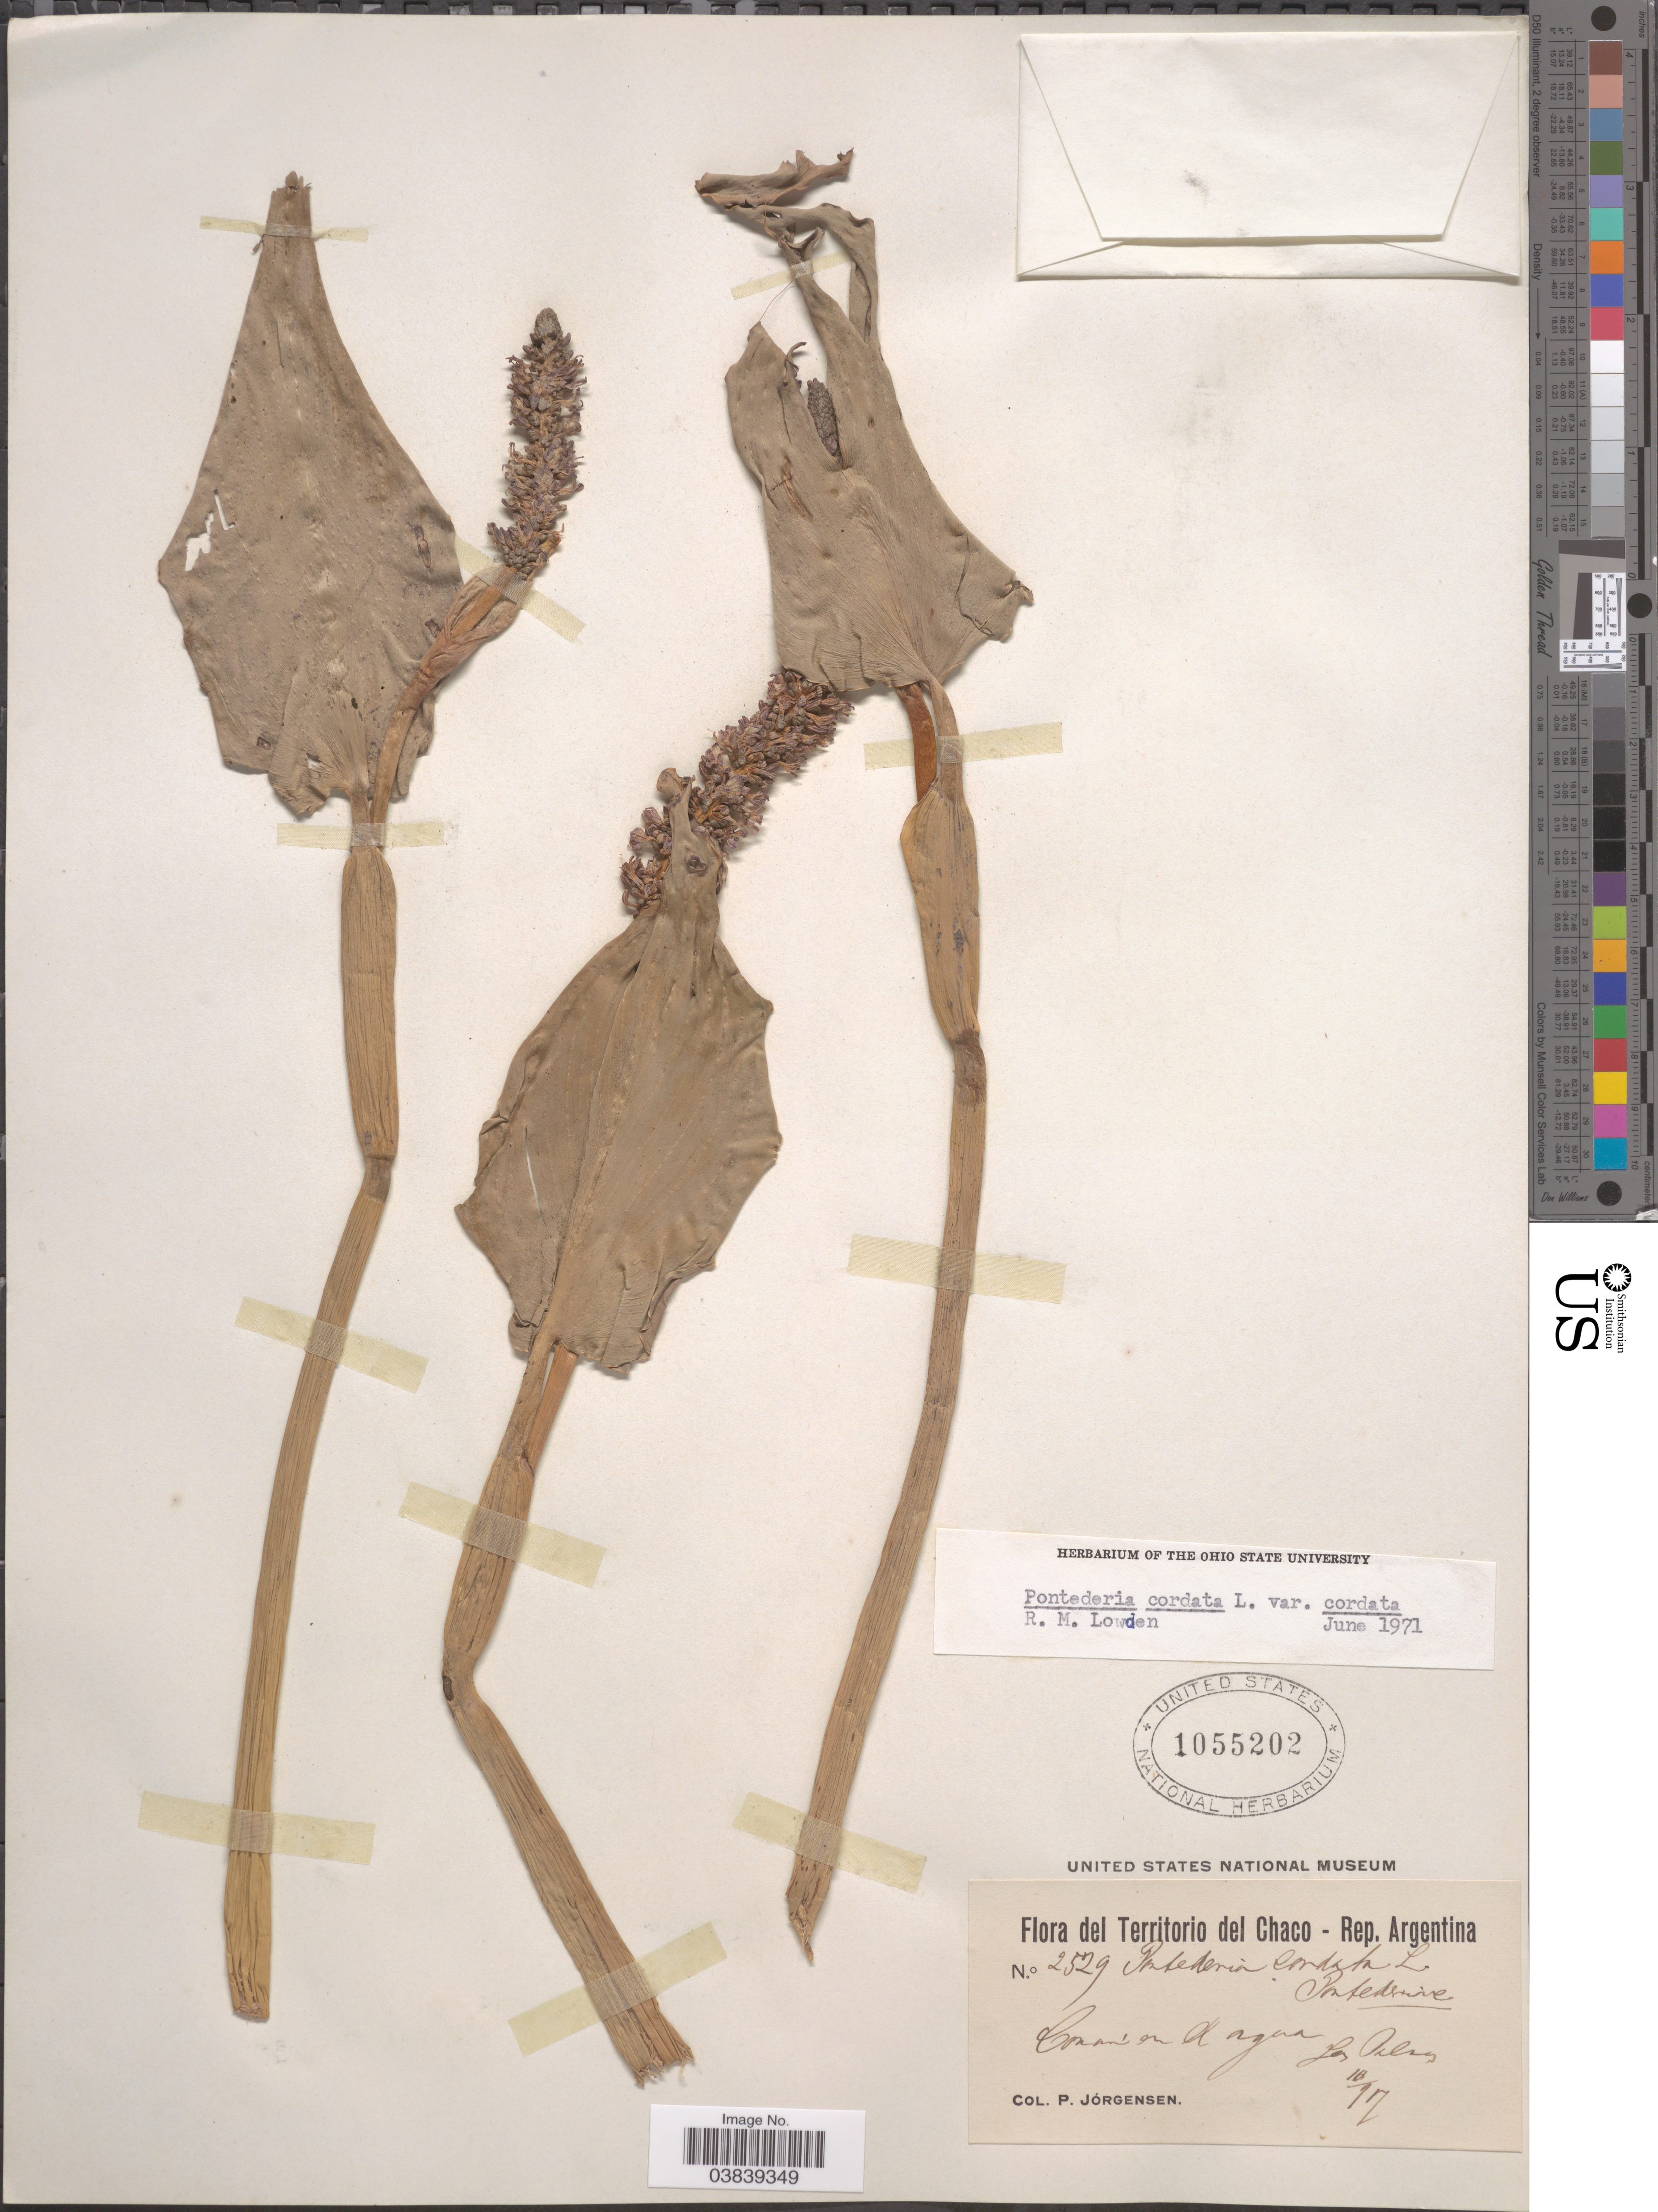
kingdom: Plantae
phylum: Tracheophyta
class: Liliopsida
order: Commelinales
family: Pontederiaceae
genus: Pontederia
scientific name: Pontederia cordata var. cordata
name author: L.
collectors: P. Jörgensen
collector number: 2529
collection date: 1917-10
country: Argentina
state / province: Chaco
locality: Común en el Agua. Los Palmas.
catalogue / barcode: US 1055202